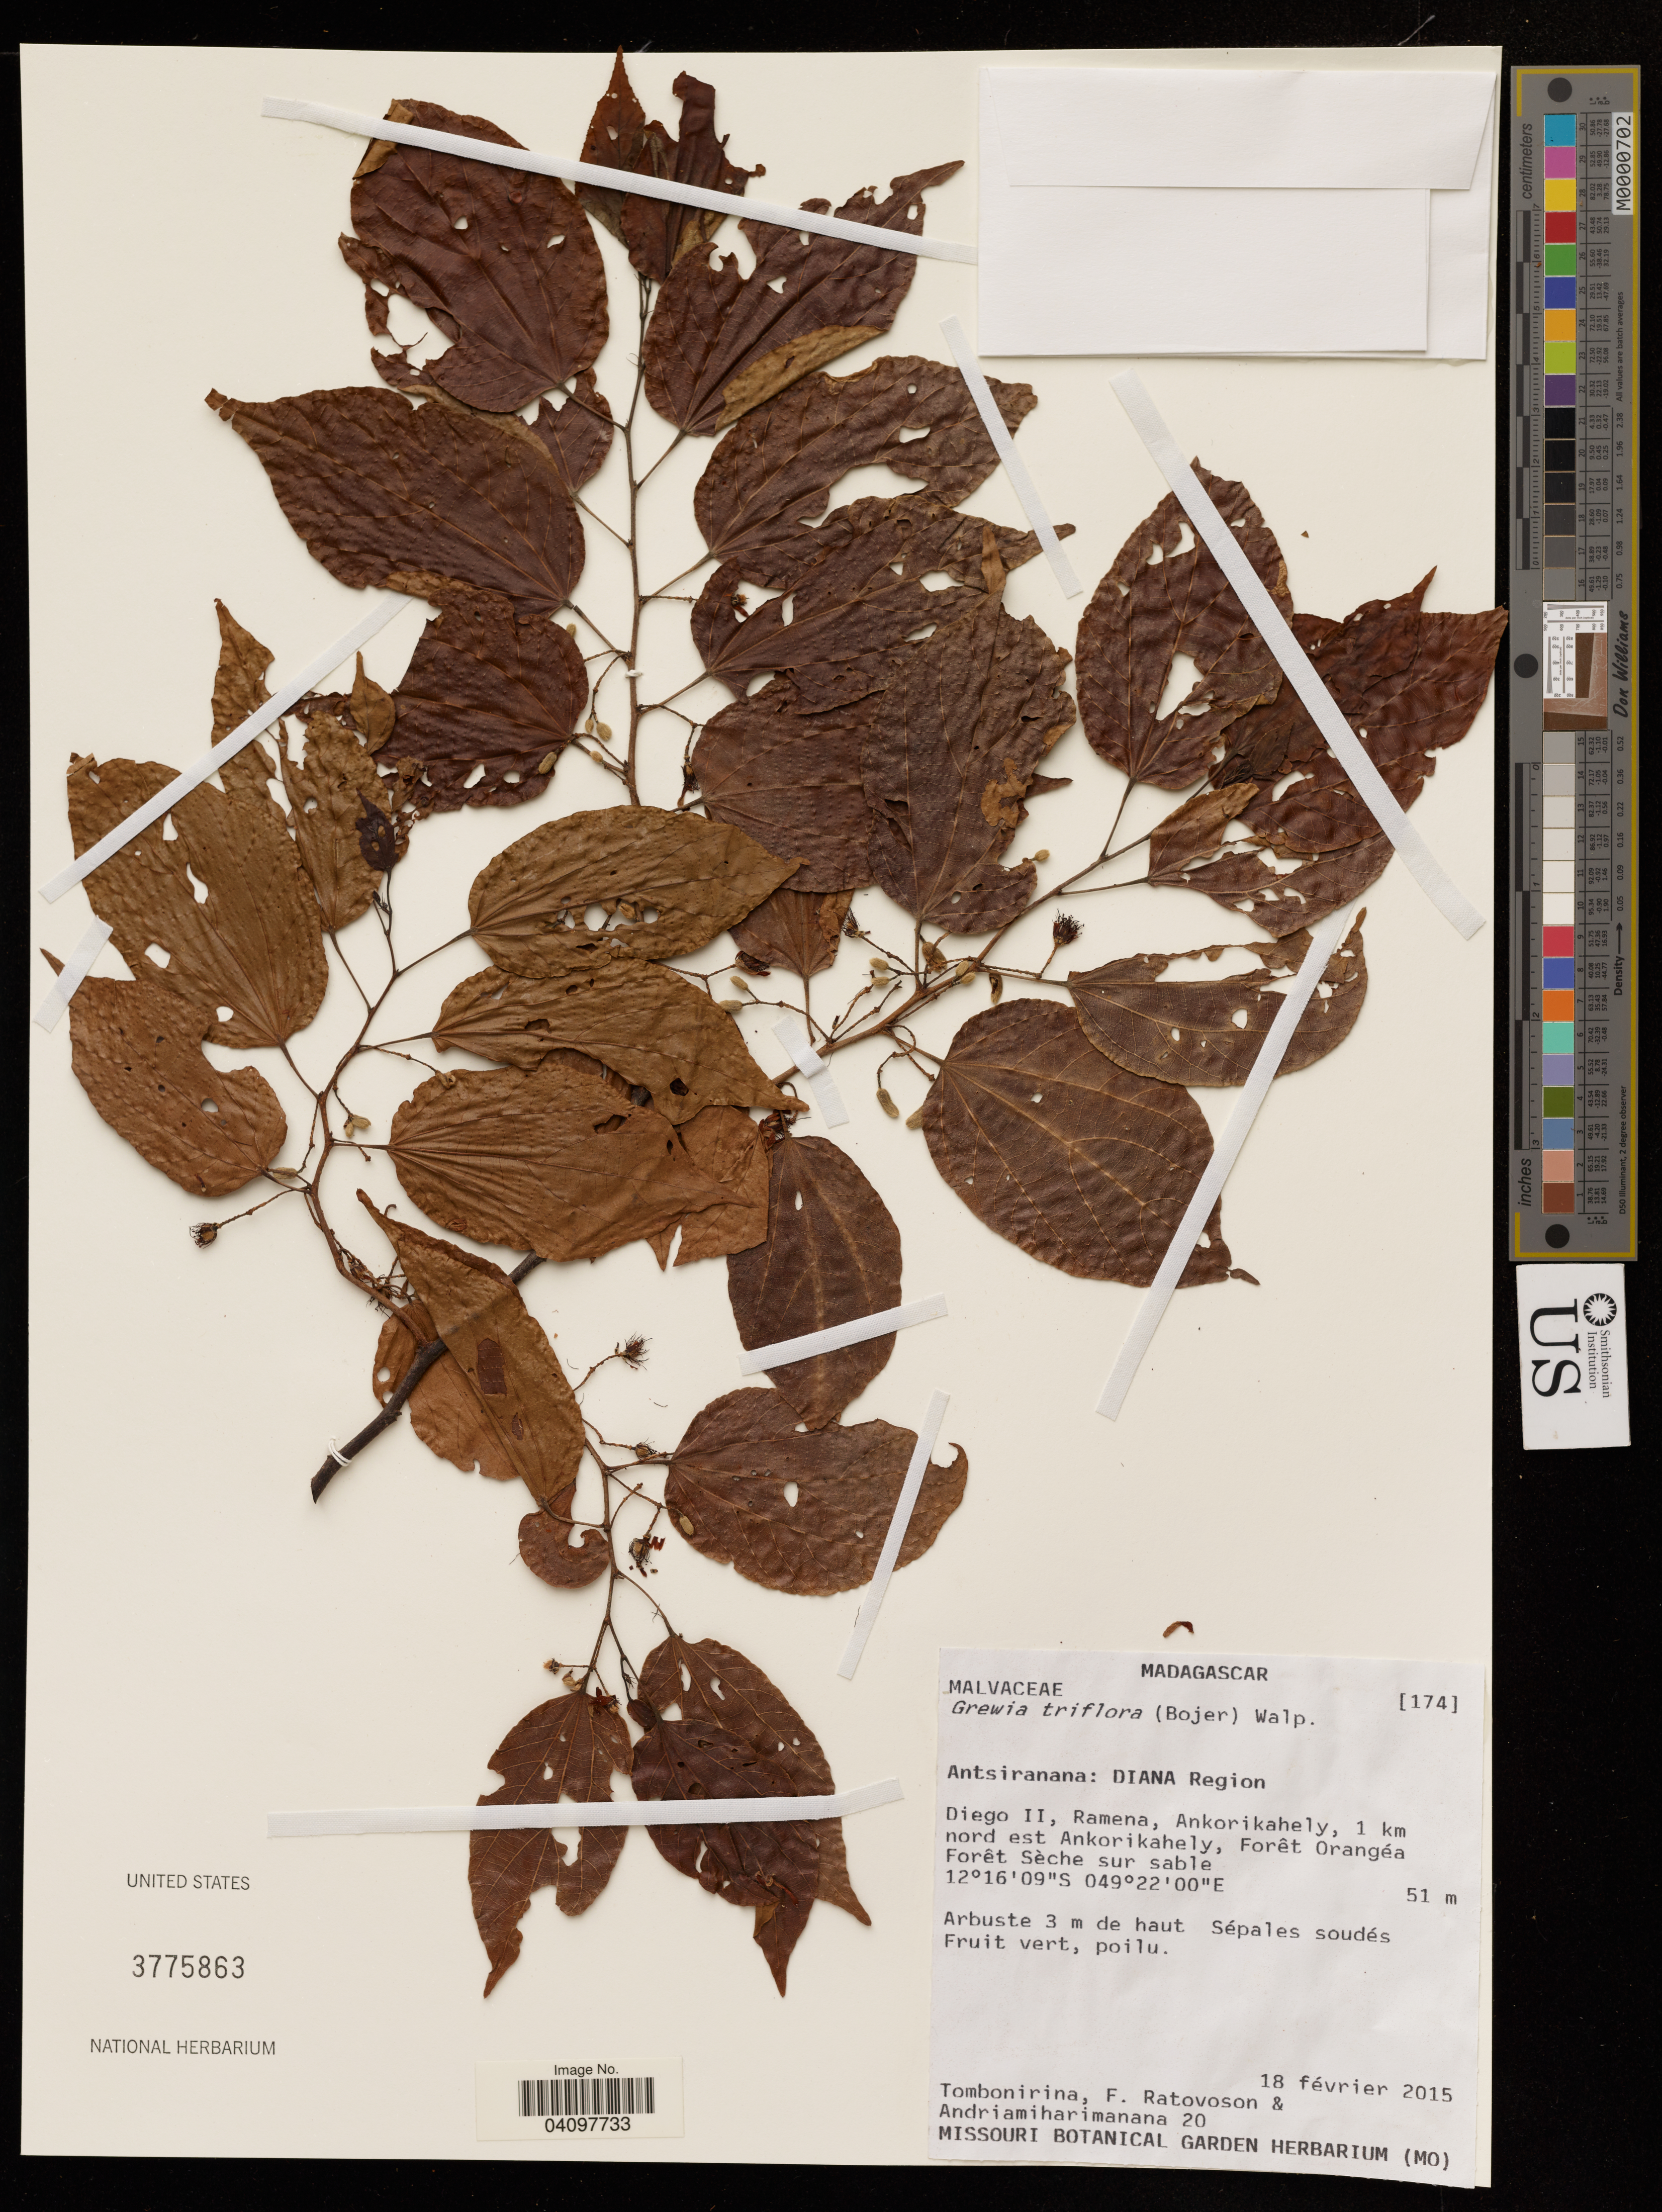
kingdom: Plantae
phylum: Tracheophyta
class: Magnoliopsida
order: Malvales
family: Malvaceae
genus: Grewia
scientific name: Grewia triflora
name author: (Bojer) Walp.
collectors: Tombonirina, F. Ratovoson & Andriamiharimanana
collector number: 20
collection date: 2015-02-18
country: Madagascar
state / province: Antsiranana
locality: DIANA Region. Diego II, Ramena, Ankorikahely, 1 km nord est Ankorikahely.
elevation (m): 51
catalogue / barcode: US 3775863